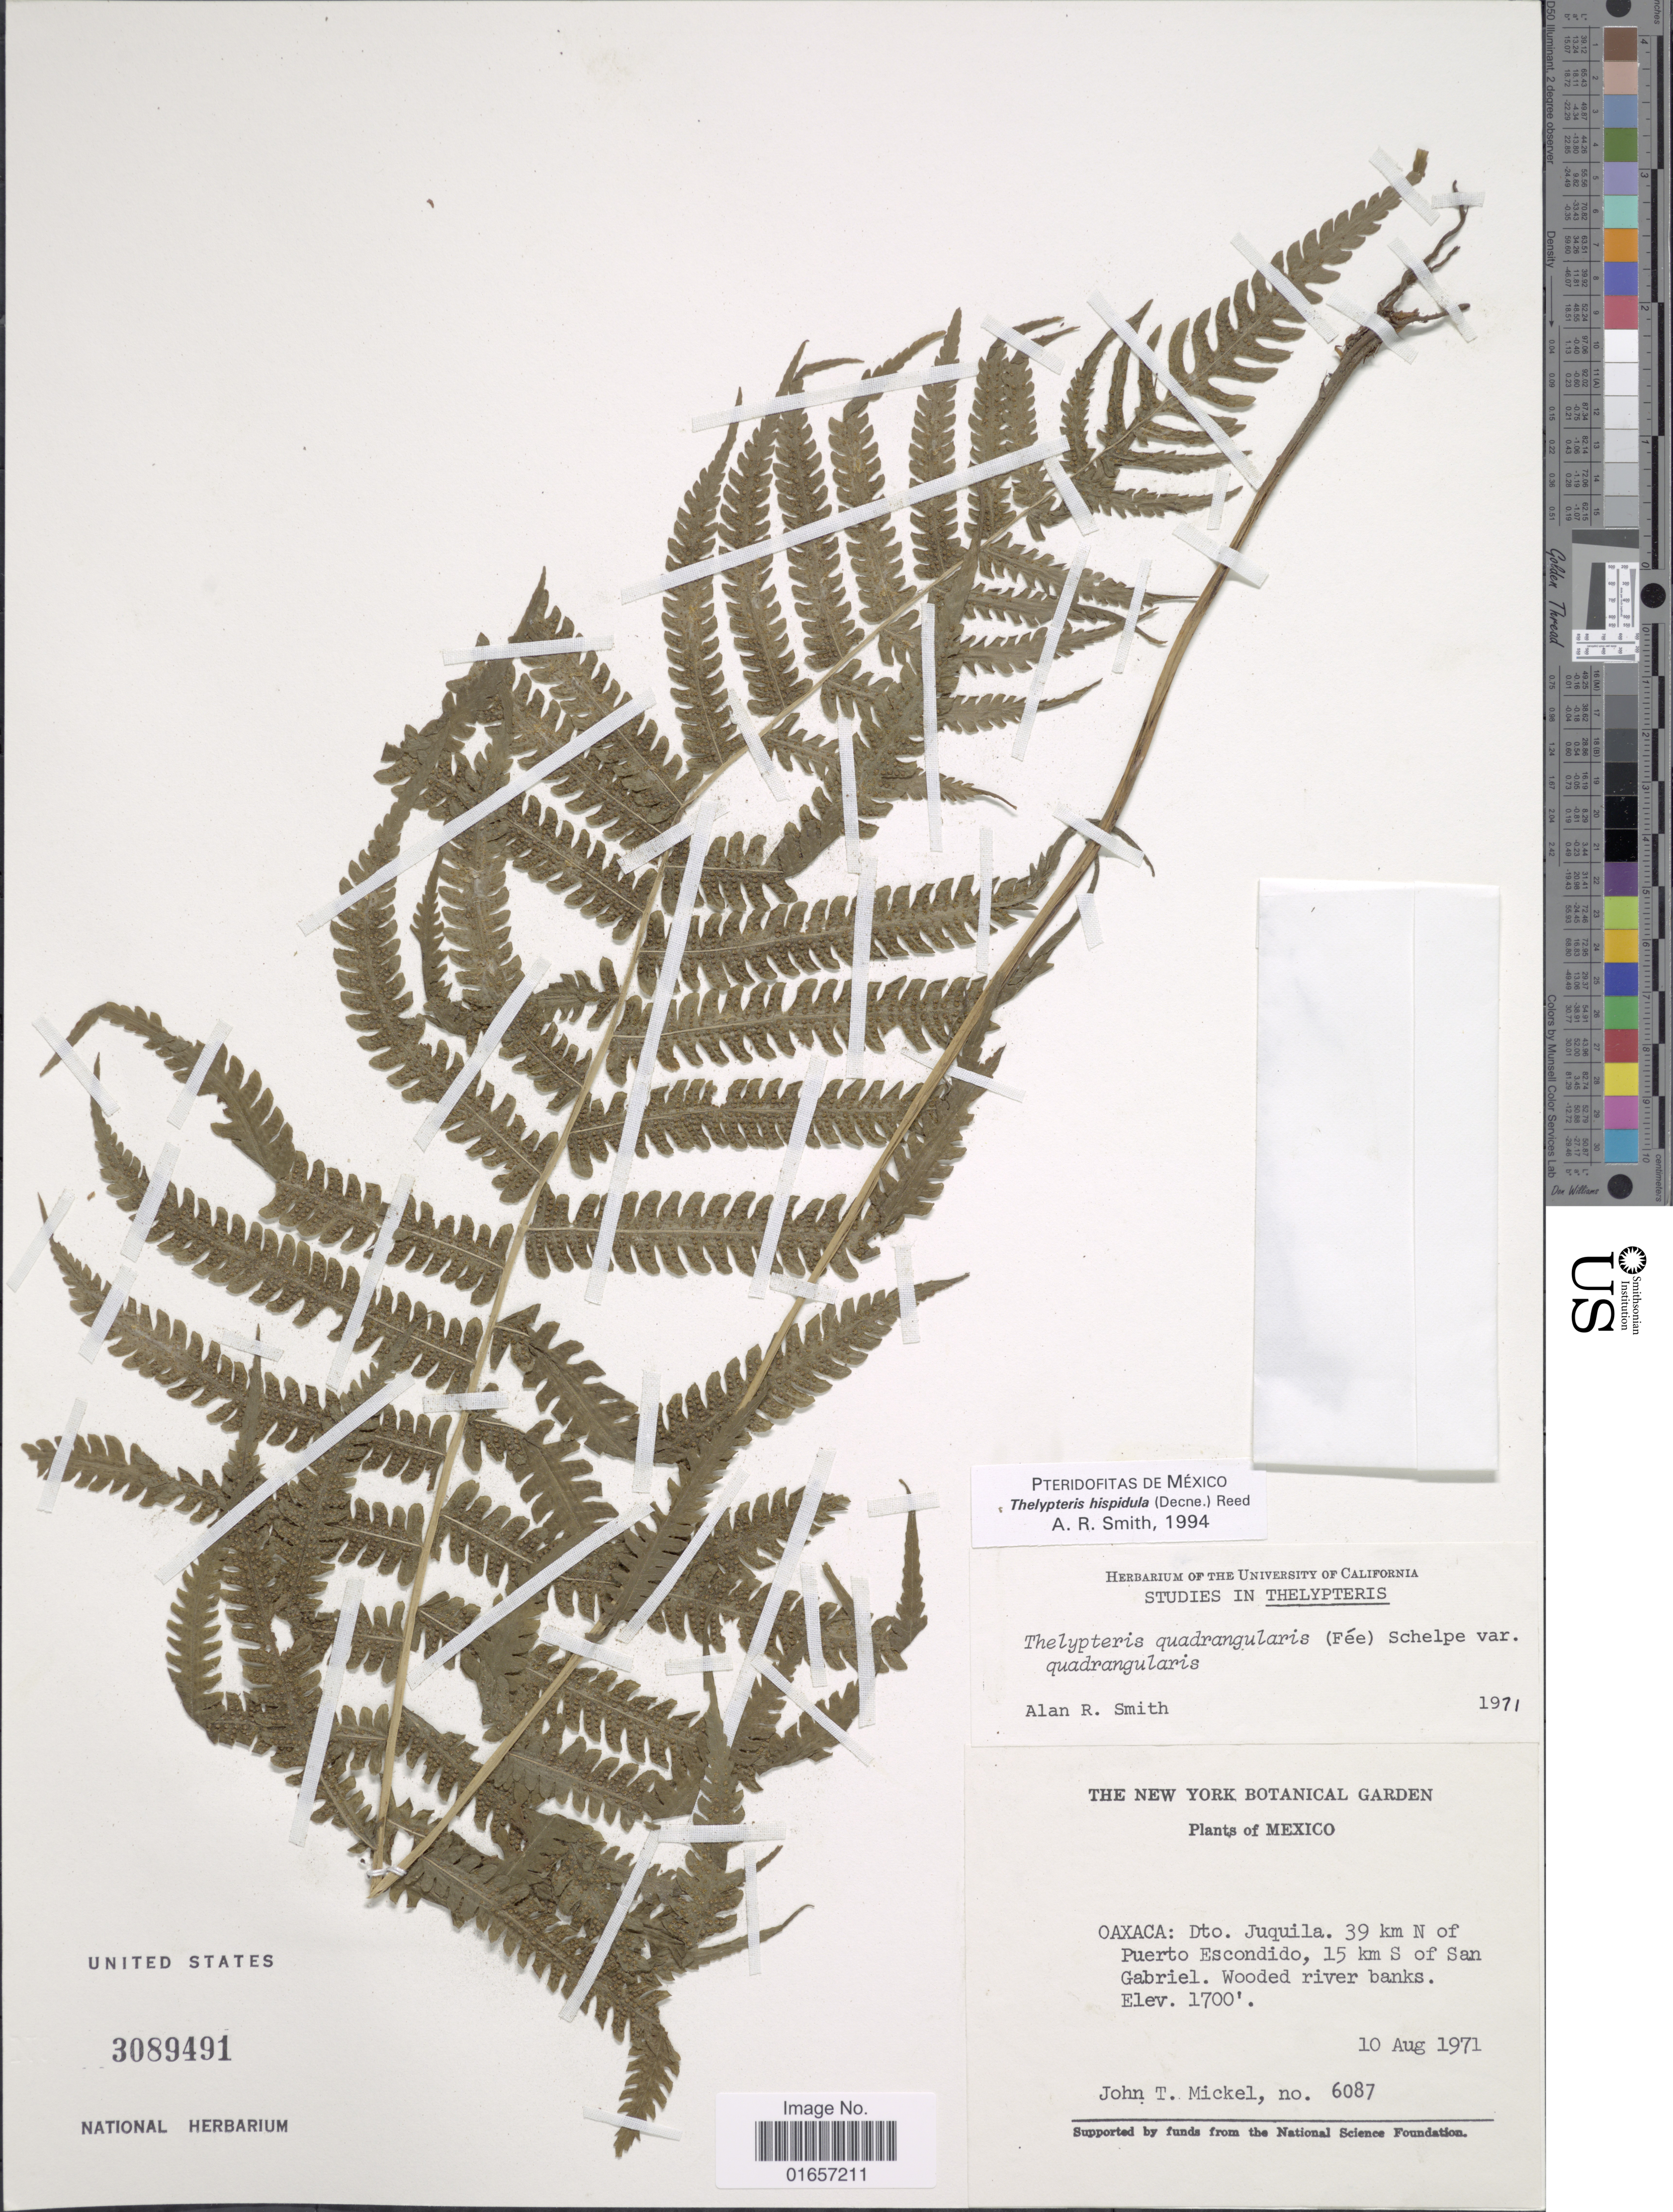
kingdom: Plantae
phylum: Tracheophyta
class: Polypodiopsida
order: Polypodiales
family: Thelypteridaceae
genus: Christella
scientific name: Christella hispidula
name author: (Decne.) Holttum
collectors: J. T. Mickel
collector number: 6057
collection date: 1971-08-10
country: Mexico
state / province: Oaxaca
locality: Dto. Juquila, 39 km N of Puerto Escondido, 15 km S of San Gabriel. Wooded river banks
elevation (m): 518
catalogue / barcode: US 3089491